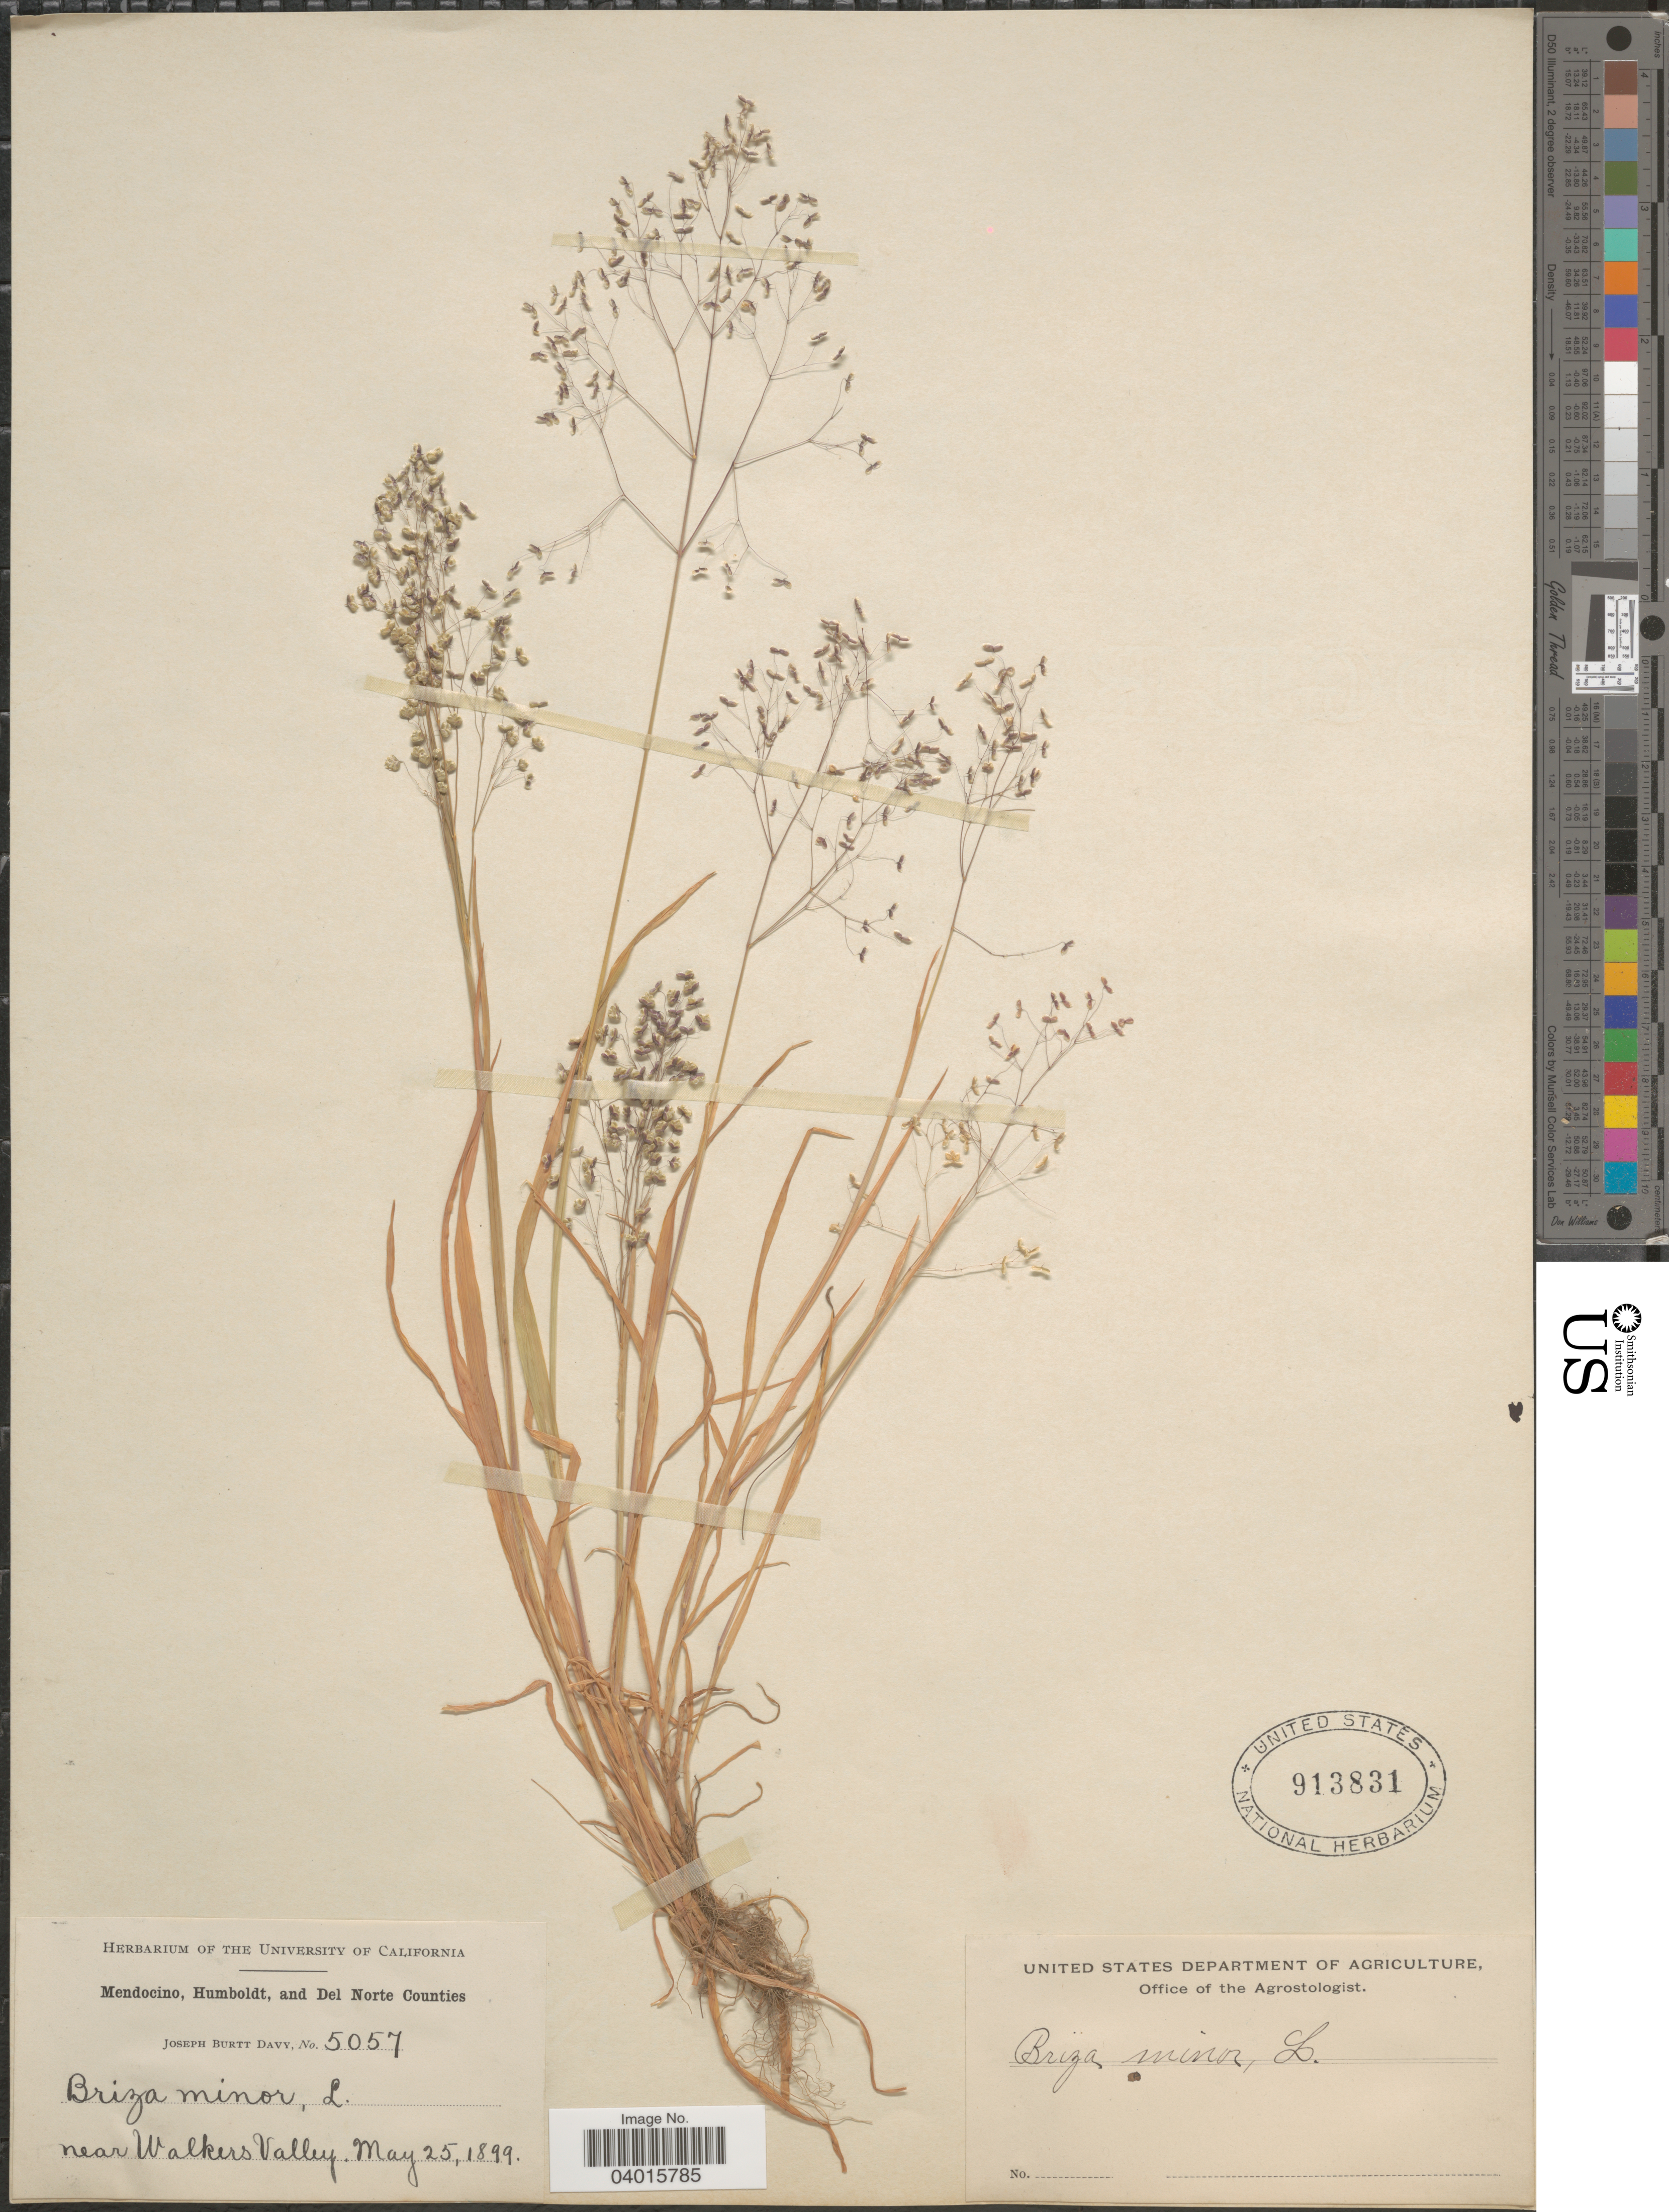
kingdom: Plantae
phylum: Tracheophyta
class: Liliopsida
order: Poales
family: Poaceae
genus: Briza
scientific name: Briza minor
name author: L.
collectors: J. Burtt Davy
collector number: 5057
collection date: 1899-05-25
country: United States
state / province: California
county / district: Mendocino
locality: Mendocino, Humboldt, and Del Norte Counties. Near Walkers Valley.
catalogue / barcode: US 913831